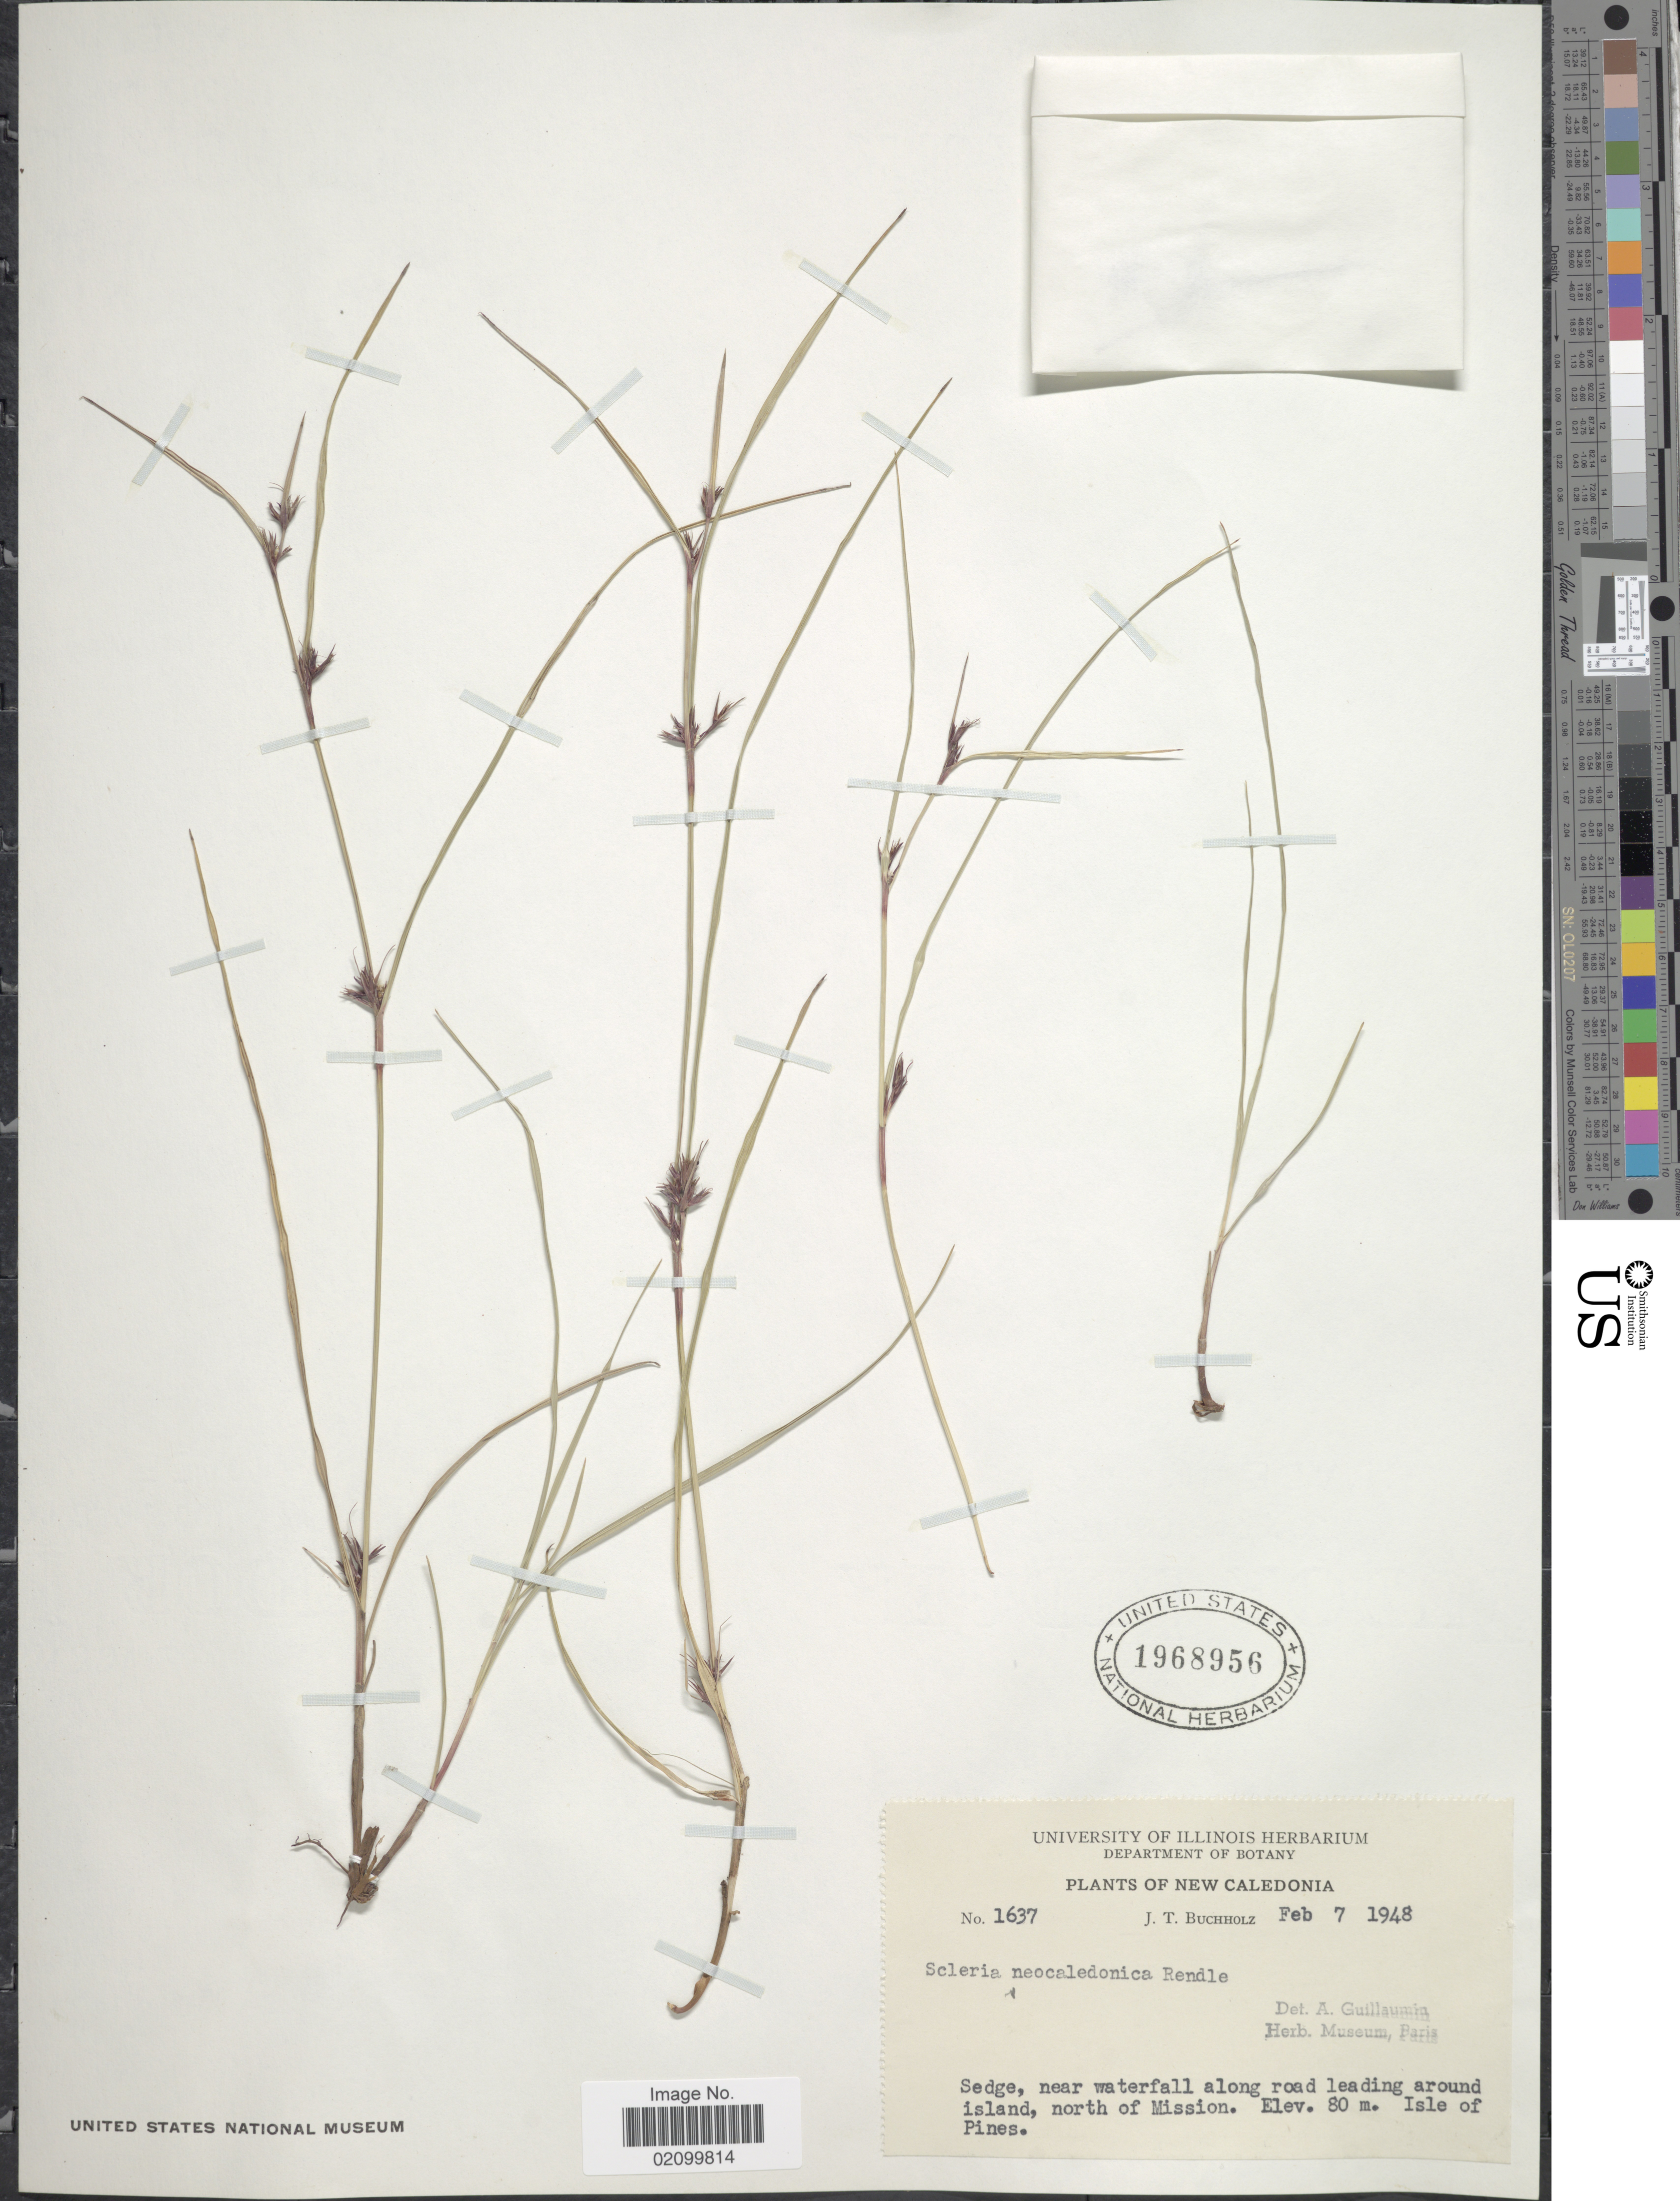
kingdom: Plantae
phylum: Tracheophyta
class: Liliopsida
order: Poales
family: Cyperaceae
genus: Scleria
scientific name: Scleria neocaledonica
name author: Rendle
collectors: J. T. Buchholz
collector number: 1637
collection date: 1948-02-07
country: New Caledonia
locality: Sedge, near waterfall along road leading around island, north of Mission. Isle of Pines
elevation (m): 80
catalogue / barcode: US 1968956